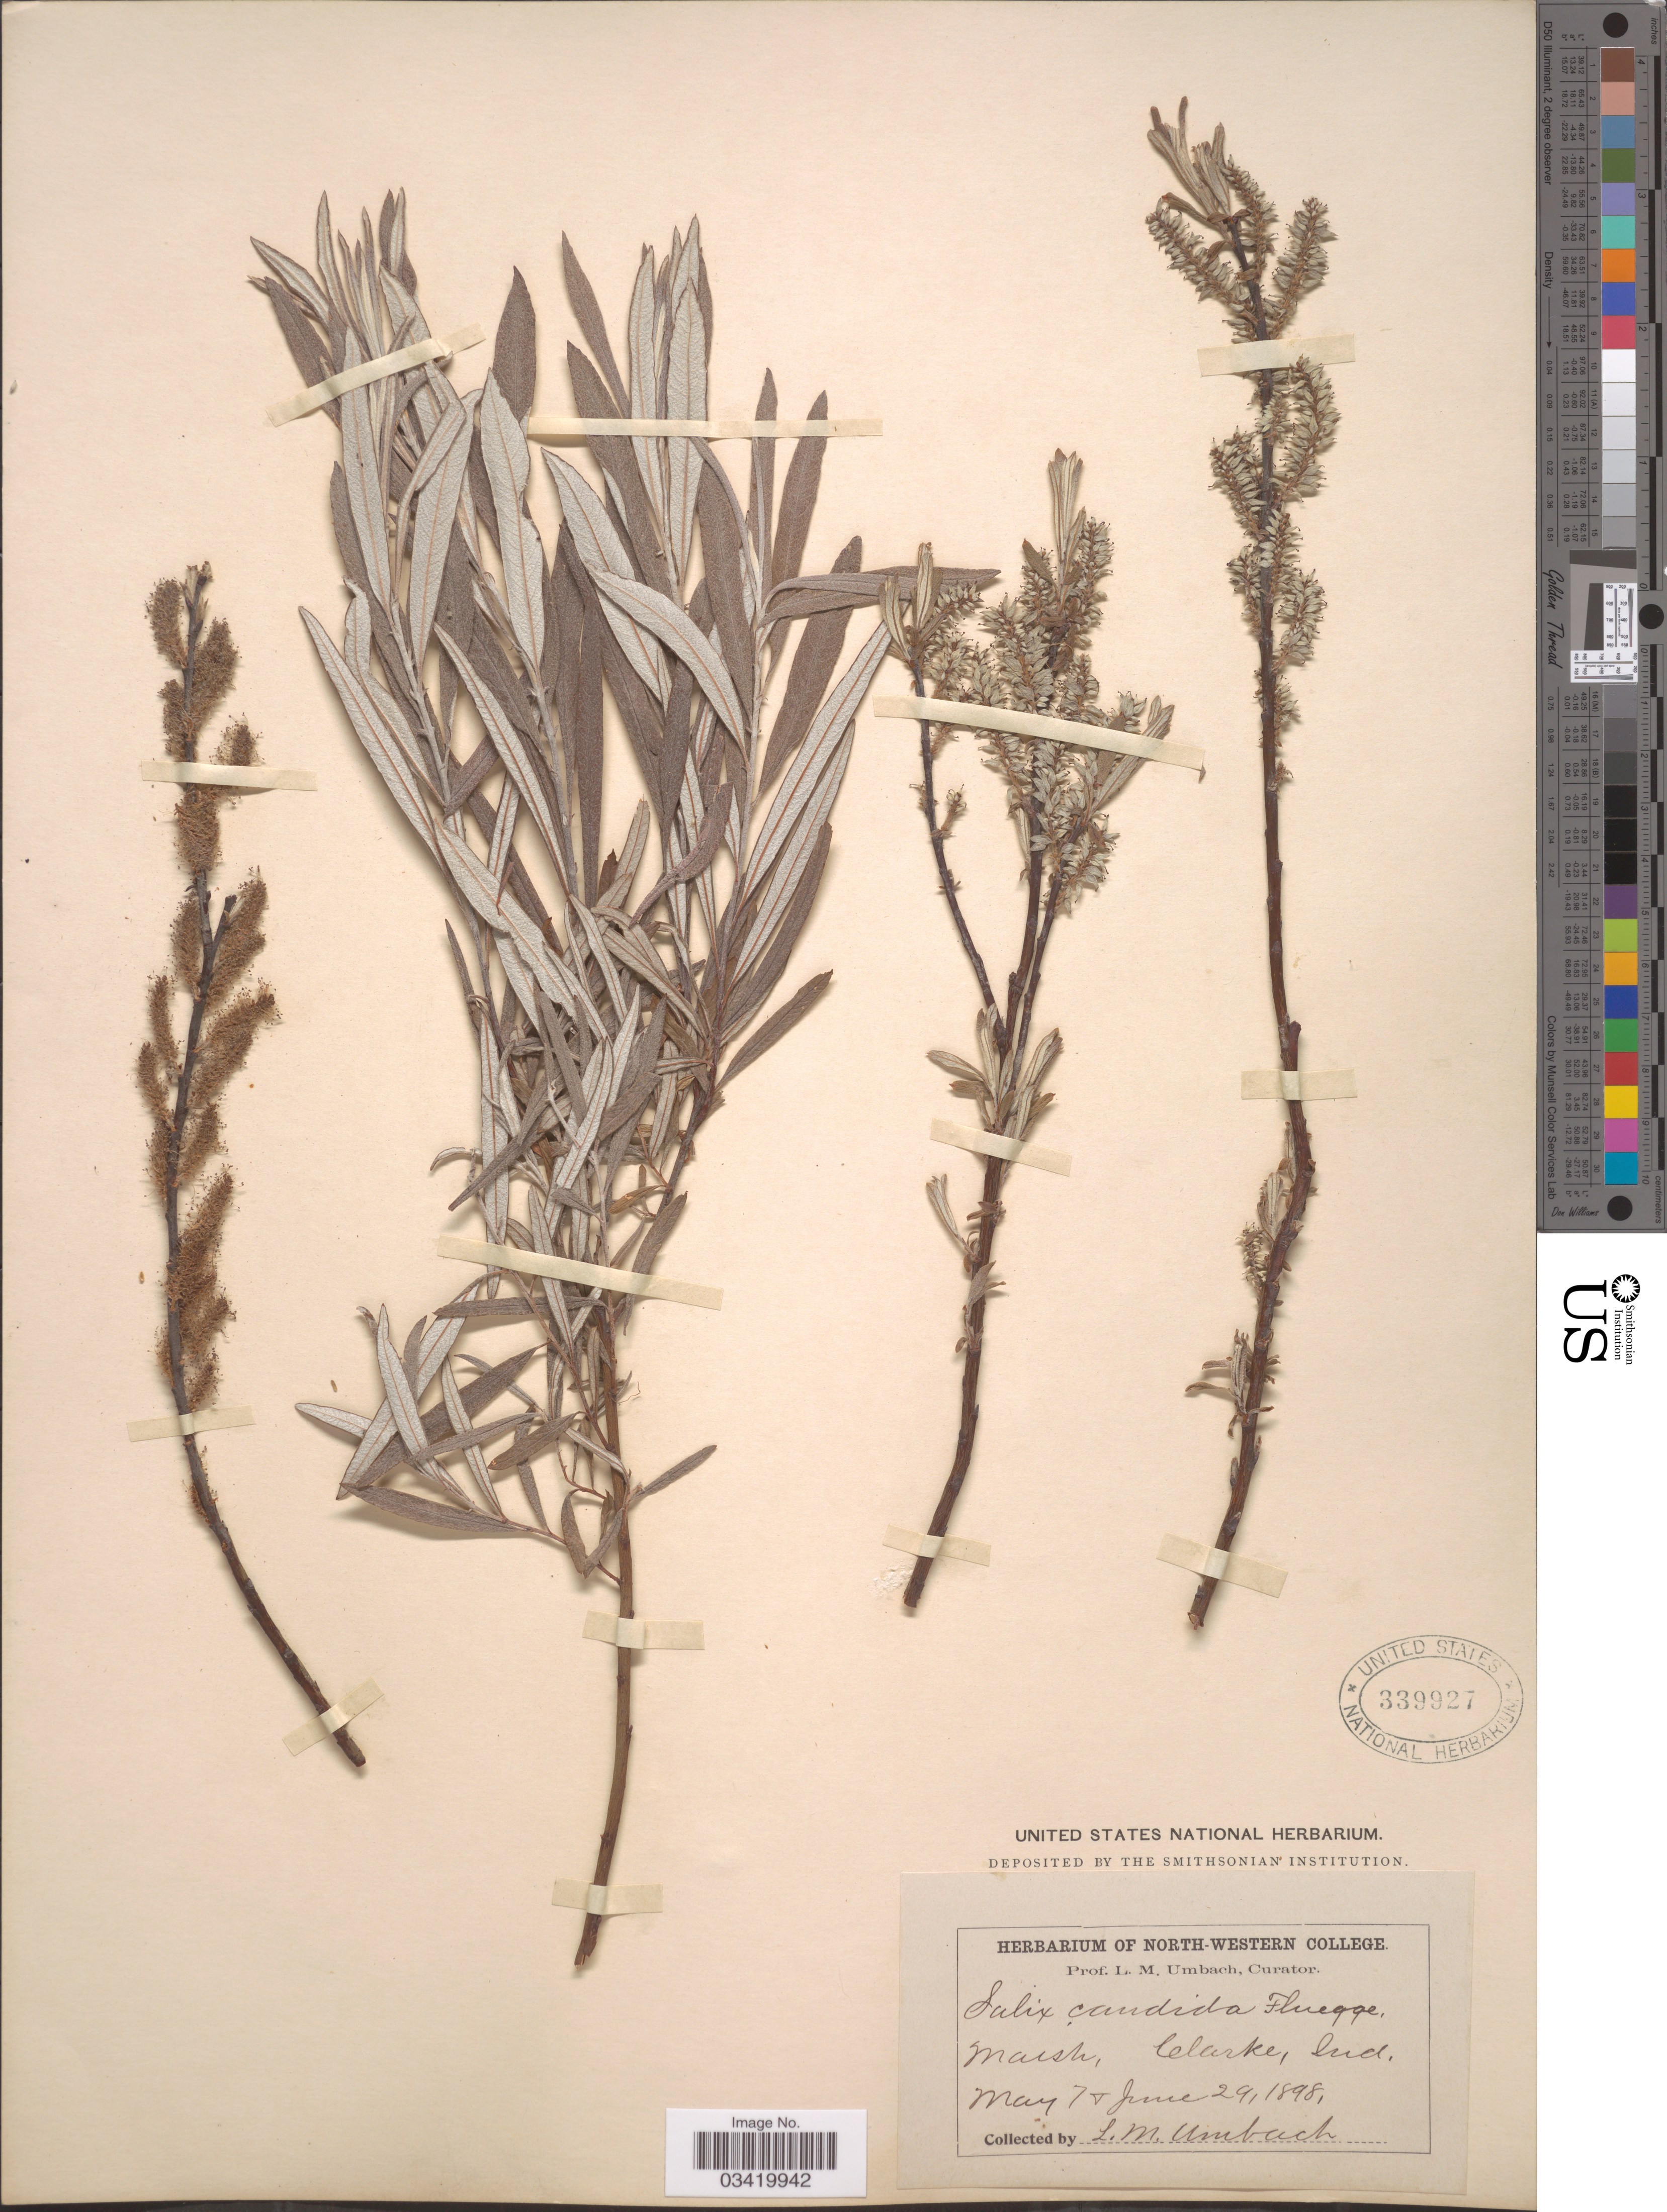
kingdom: Plantae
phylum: Tracheophyta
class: Magnoliopsida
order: Malpighiales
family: Salicaceae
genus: Salix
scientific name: Salix candida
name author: Flüggé ex Willd.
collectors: L. M. Umbach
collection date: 1898-05-07/1898-06-19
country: United States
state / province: Indiana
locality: Clarke.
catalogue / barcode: US 339927